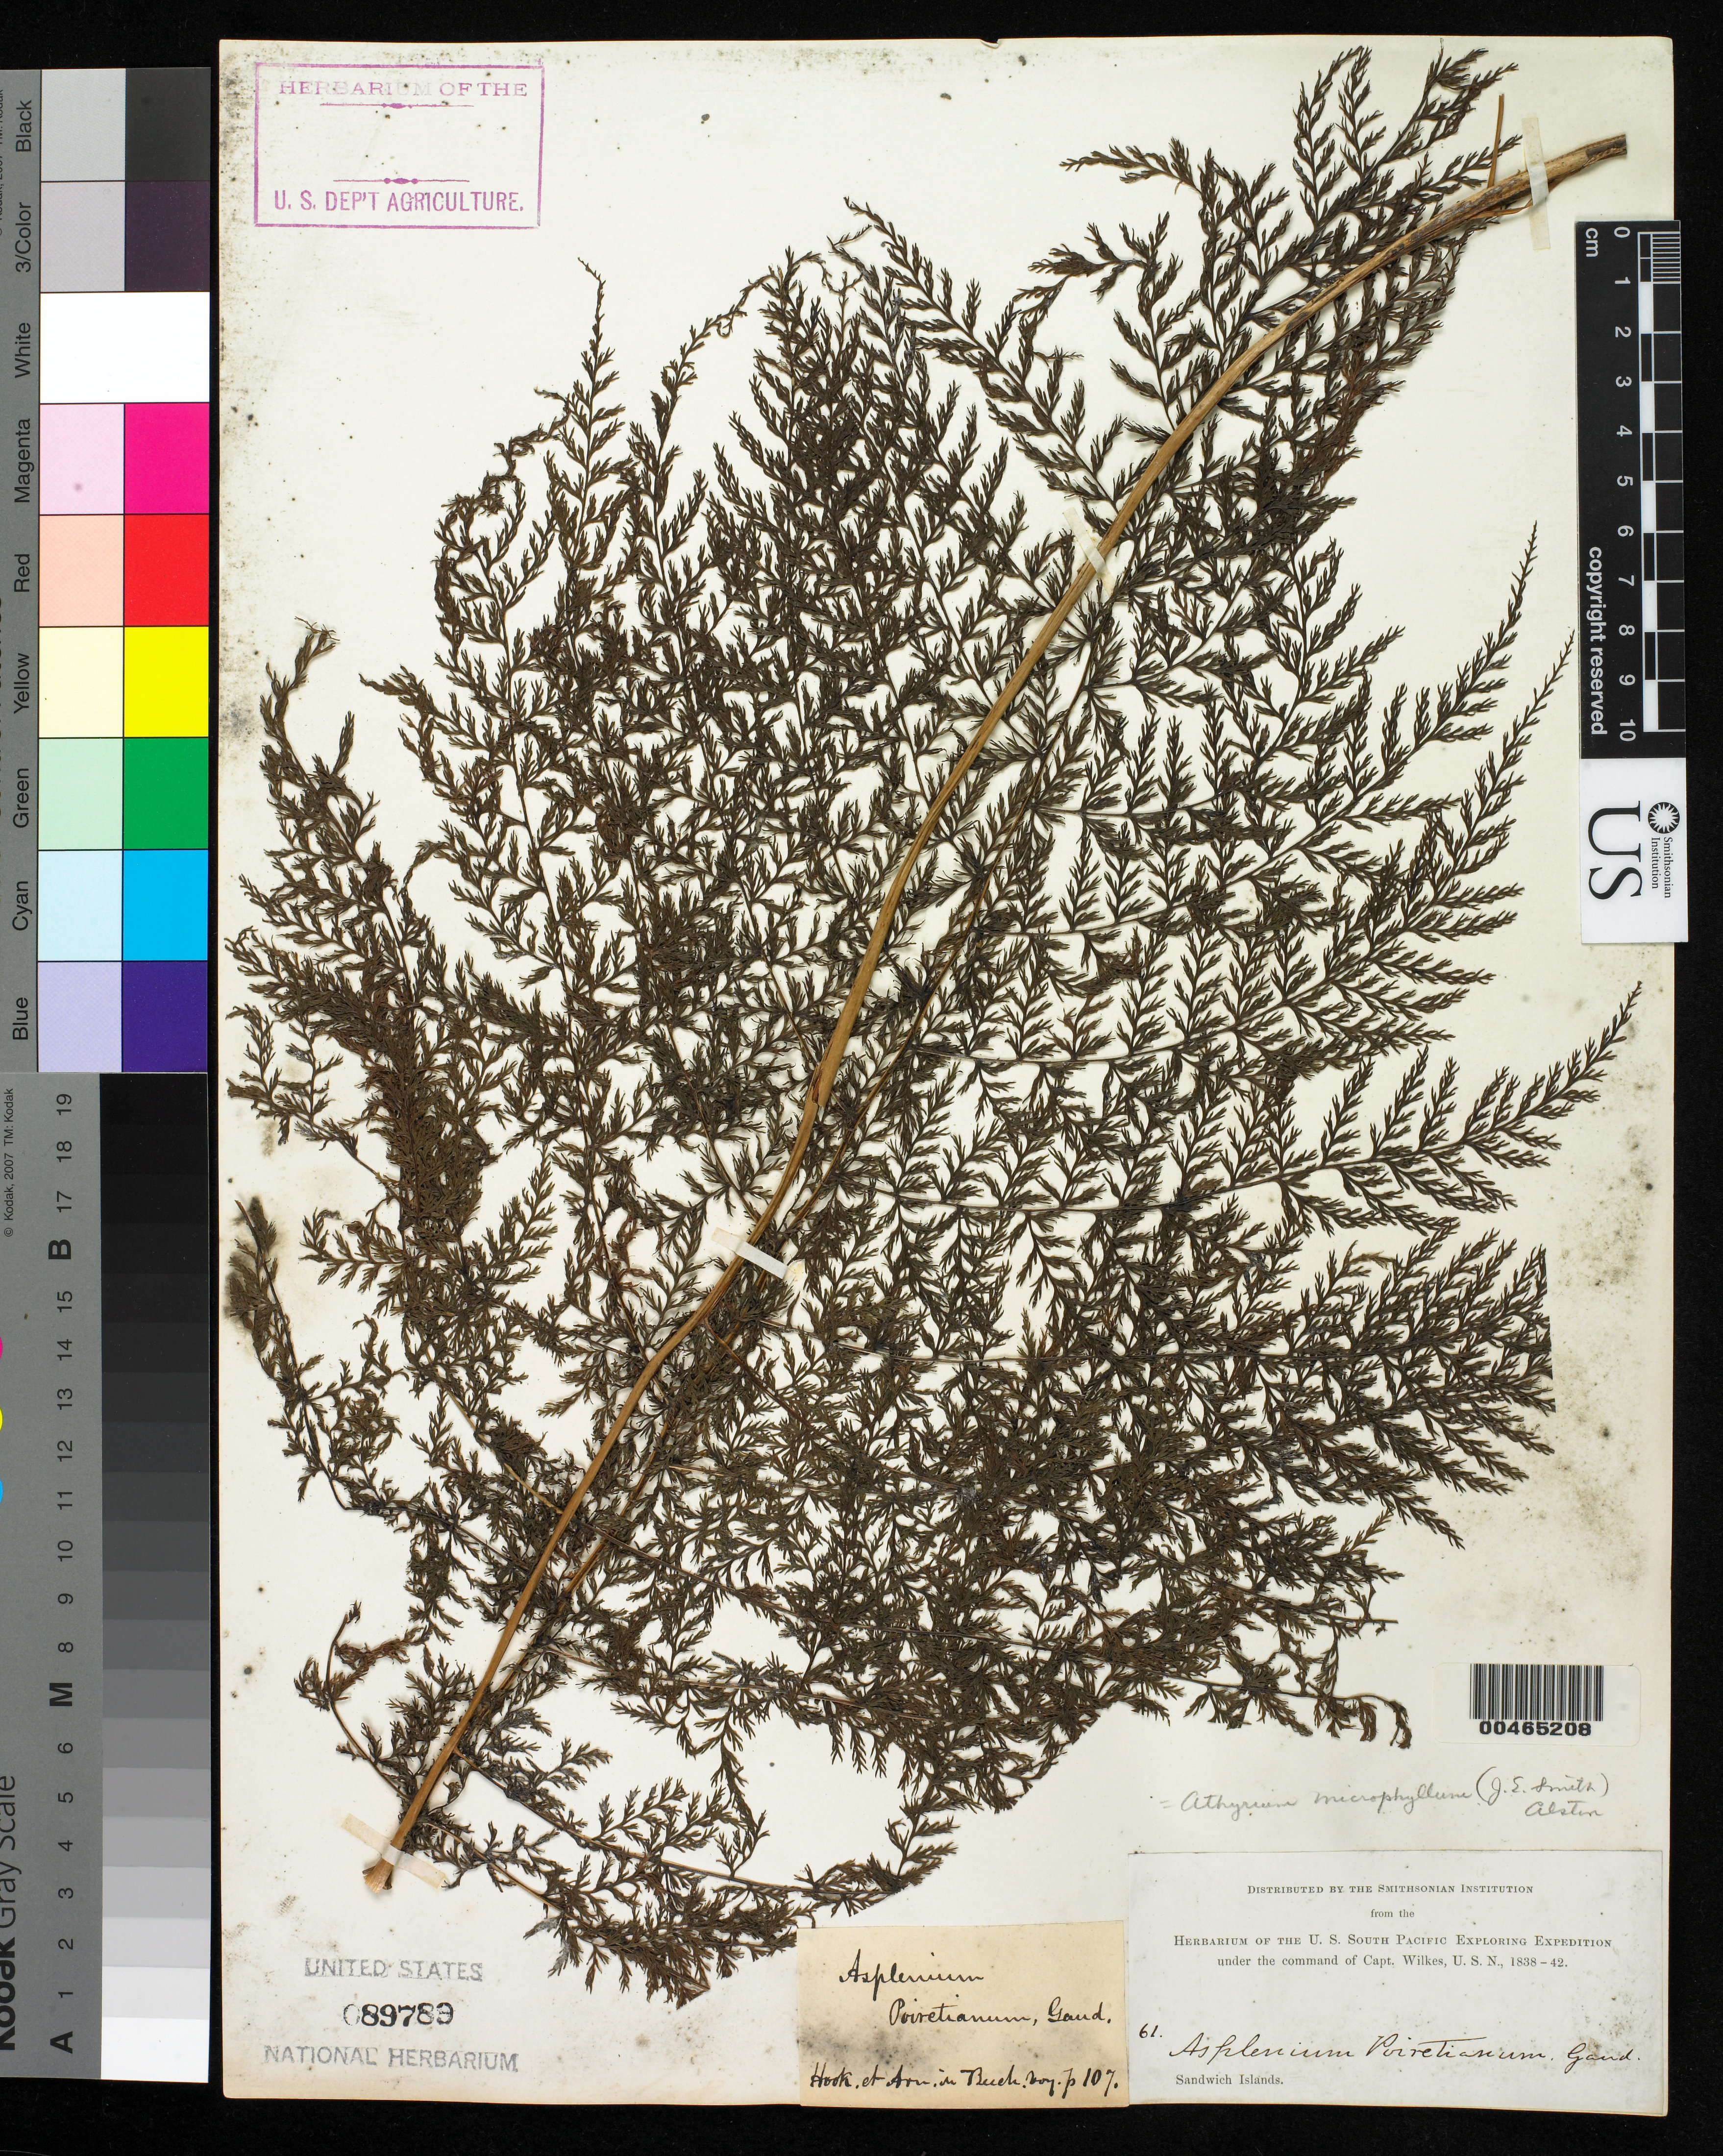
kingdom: Plantae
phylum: Tracheophyta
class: Polypodiopsida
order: Polypodiales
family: Athyriaceae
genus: Athyrium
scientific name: Athyrium microphyllum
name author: (Sm.) Alston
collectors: Wilkes Explor. Exped.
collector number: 61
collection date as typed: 1838 to -- --- 1842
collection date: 1838/1842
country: United States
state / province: Hawaii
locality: Sandwich Islands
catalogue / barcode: US 89789